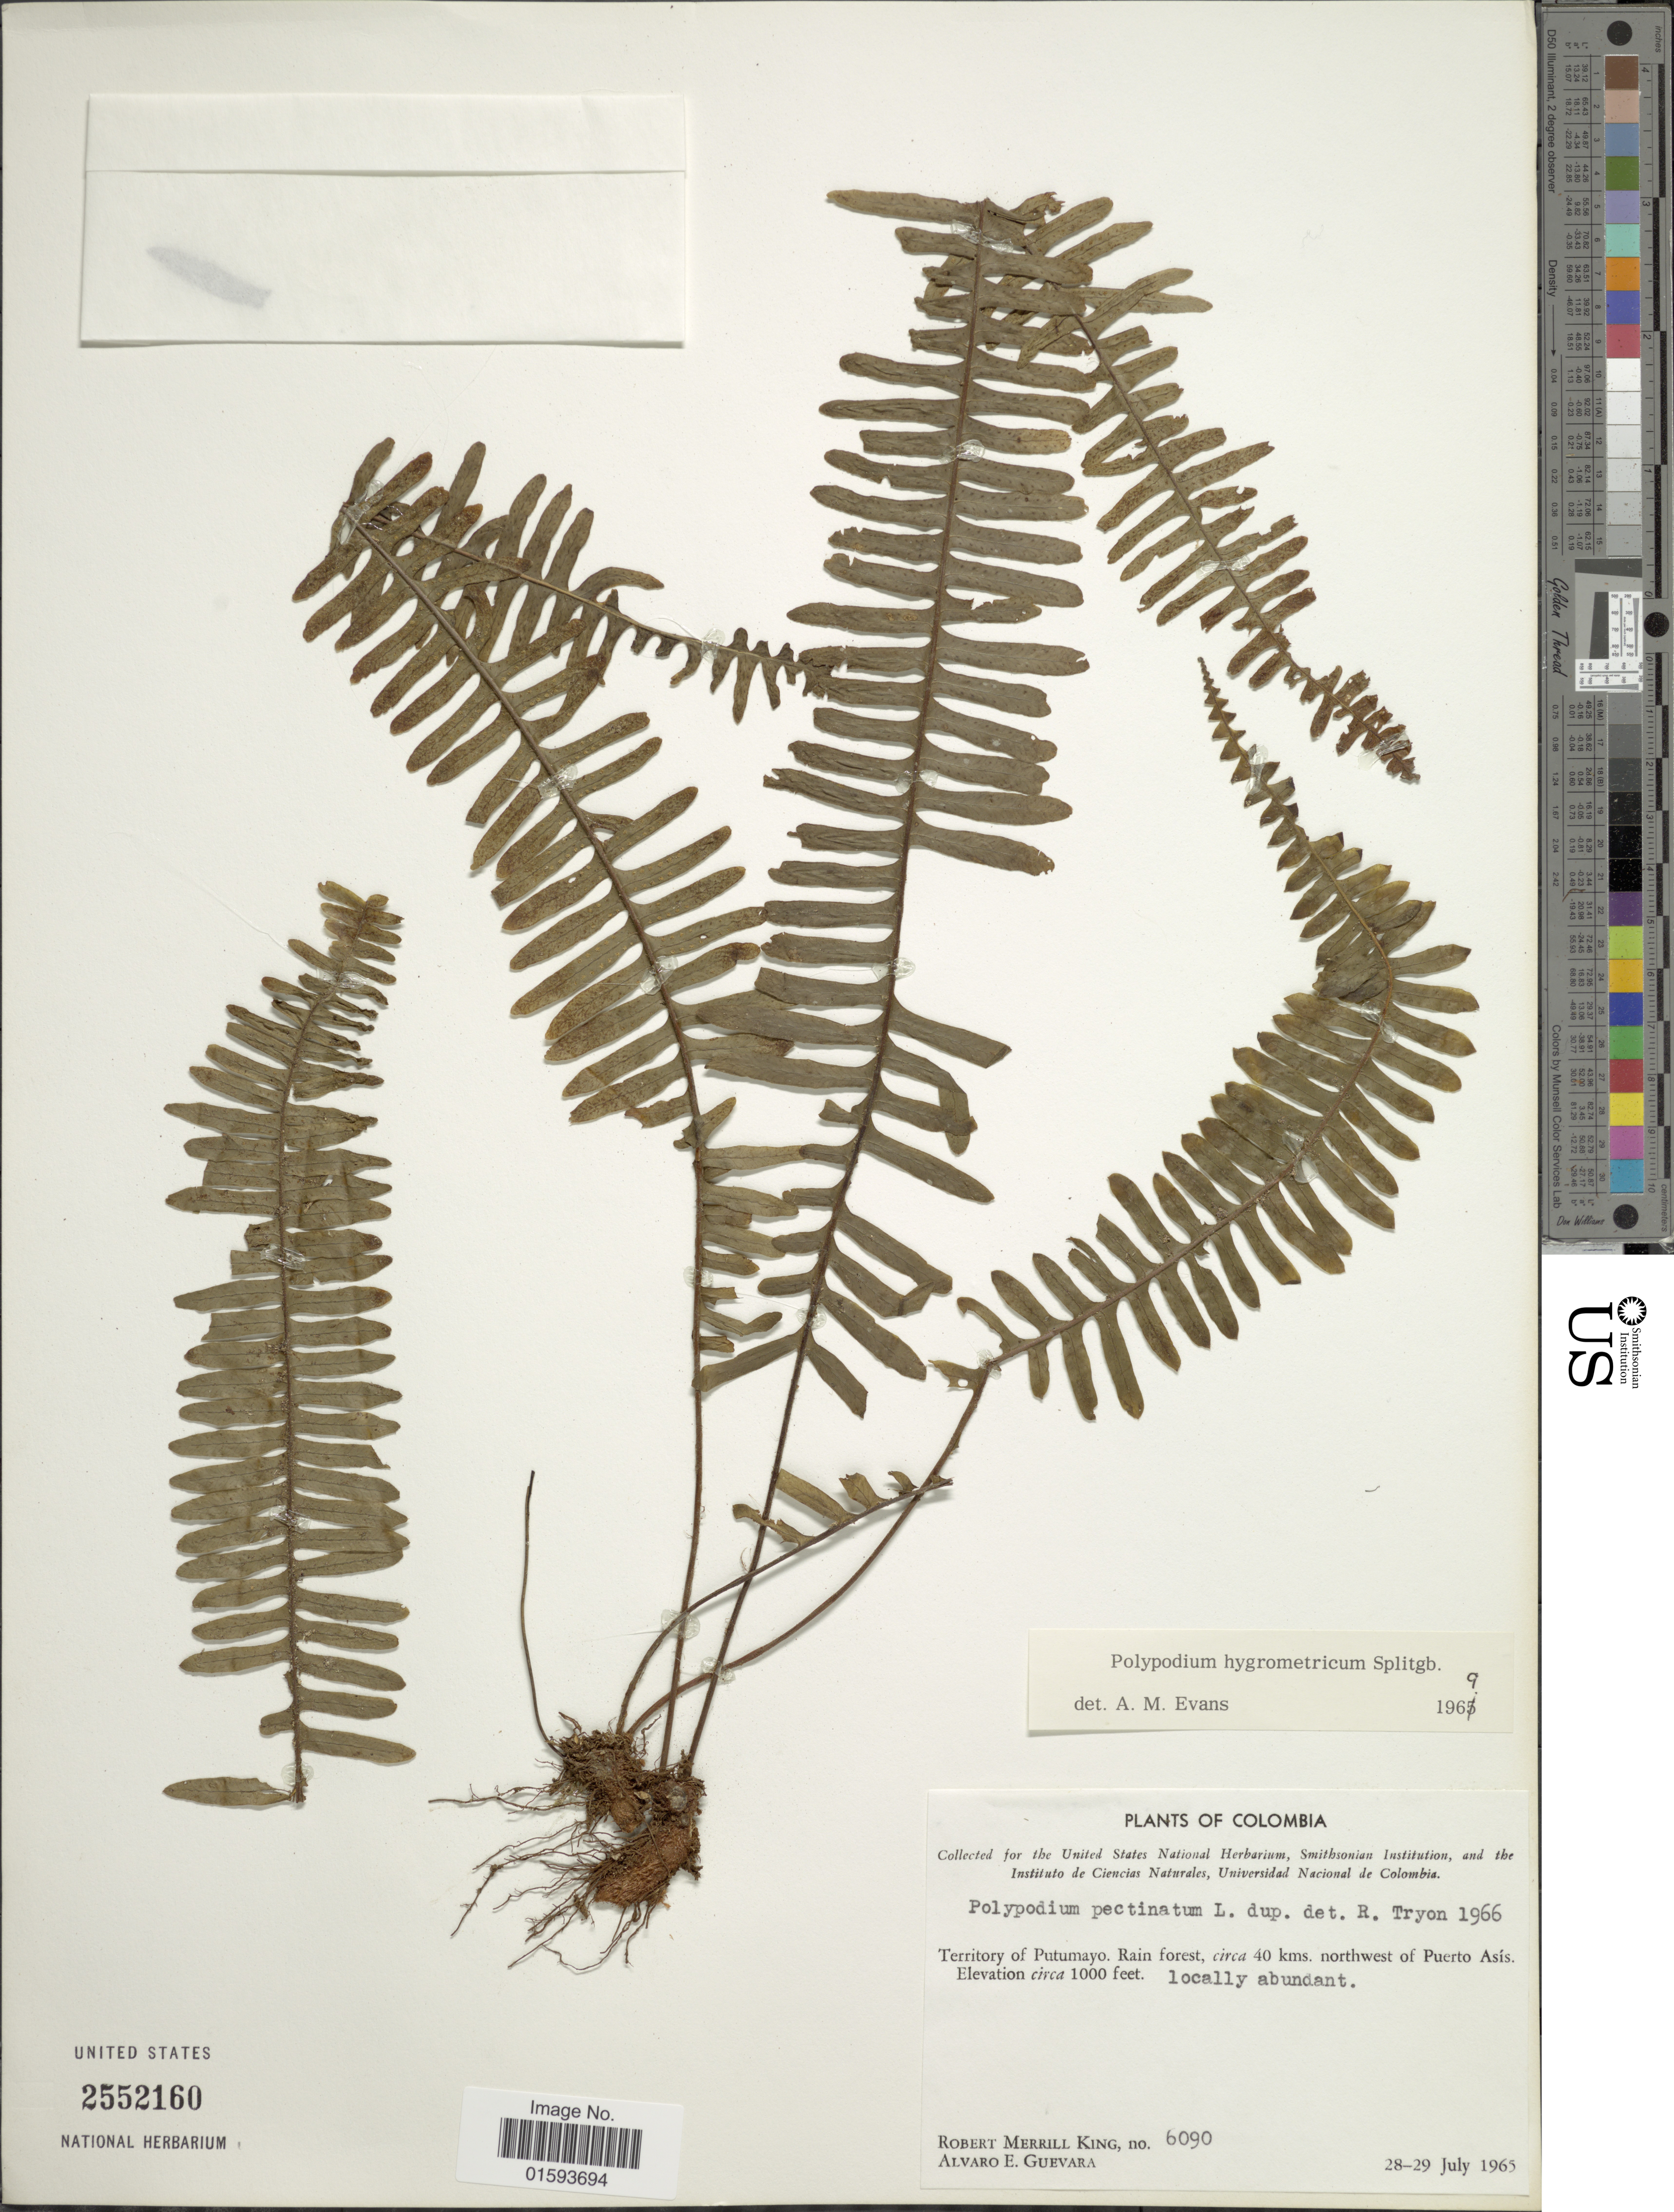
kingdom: Plantae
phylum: Tracheophyta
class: Polypodiopsida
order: Polypodiales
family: Polypodiaceae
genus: Pecluma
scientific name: Pecluma hygrometrica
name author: (Splitg.) M.G. Price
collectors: R. M. King & A. E. Guevara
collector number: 6090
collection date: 1965-07-28/1965-07-29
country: Colombia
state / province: Putumayo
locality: Territory of Putumayo, rain forest, circa 40 kms. northwest of Puerto Asis.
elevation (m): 305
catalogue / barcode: US 2552160